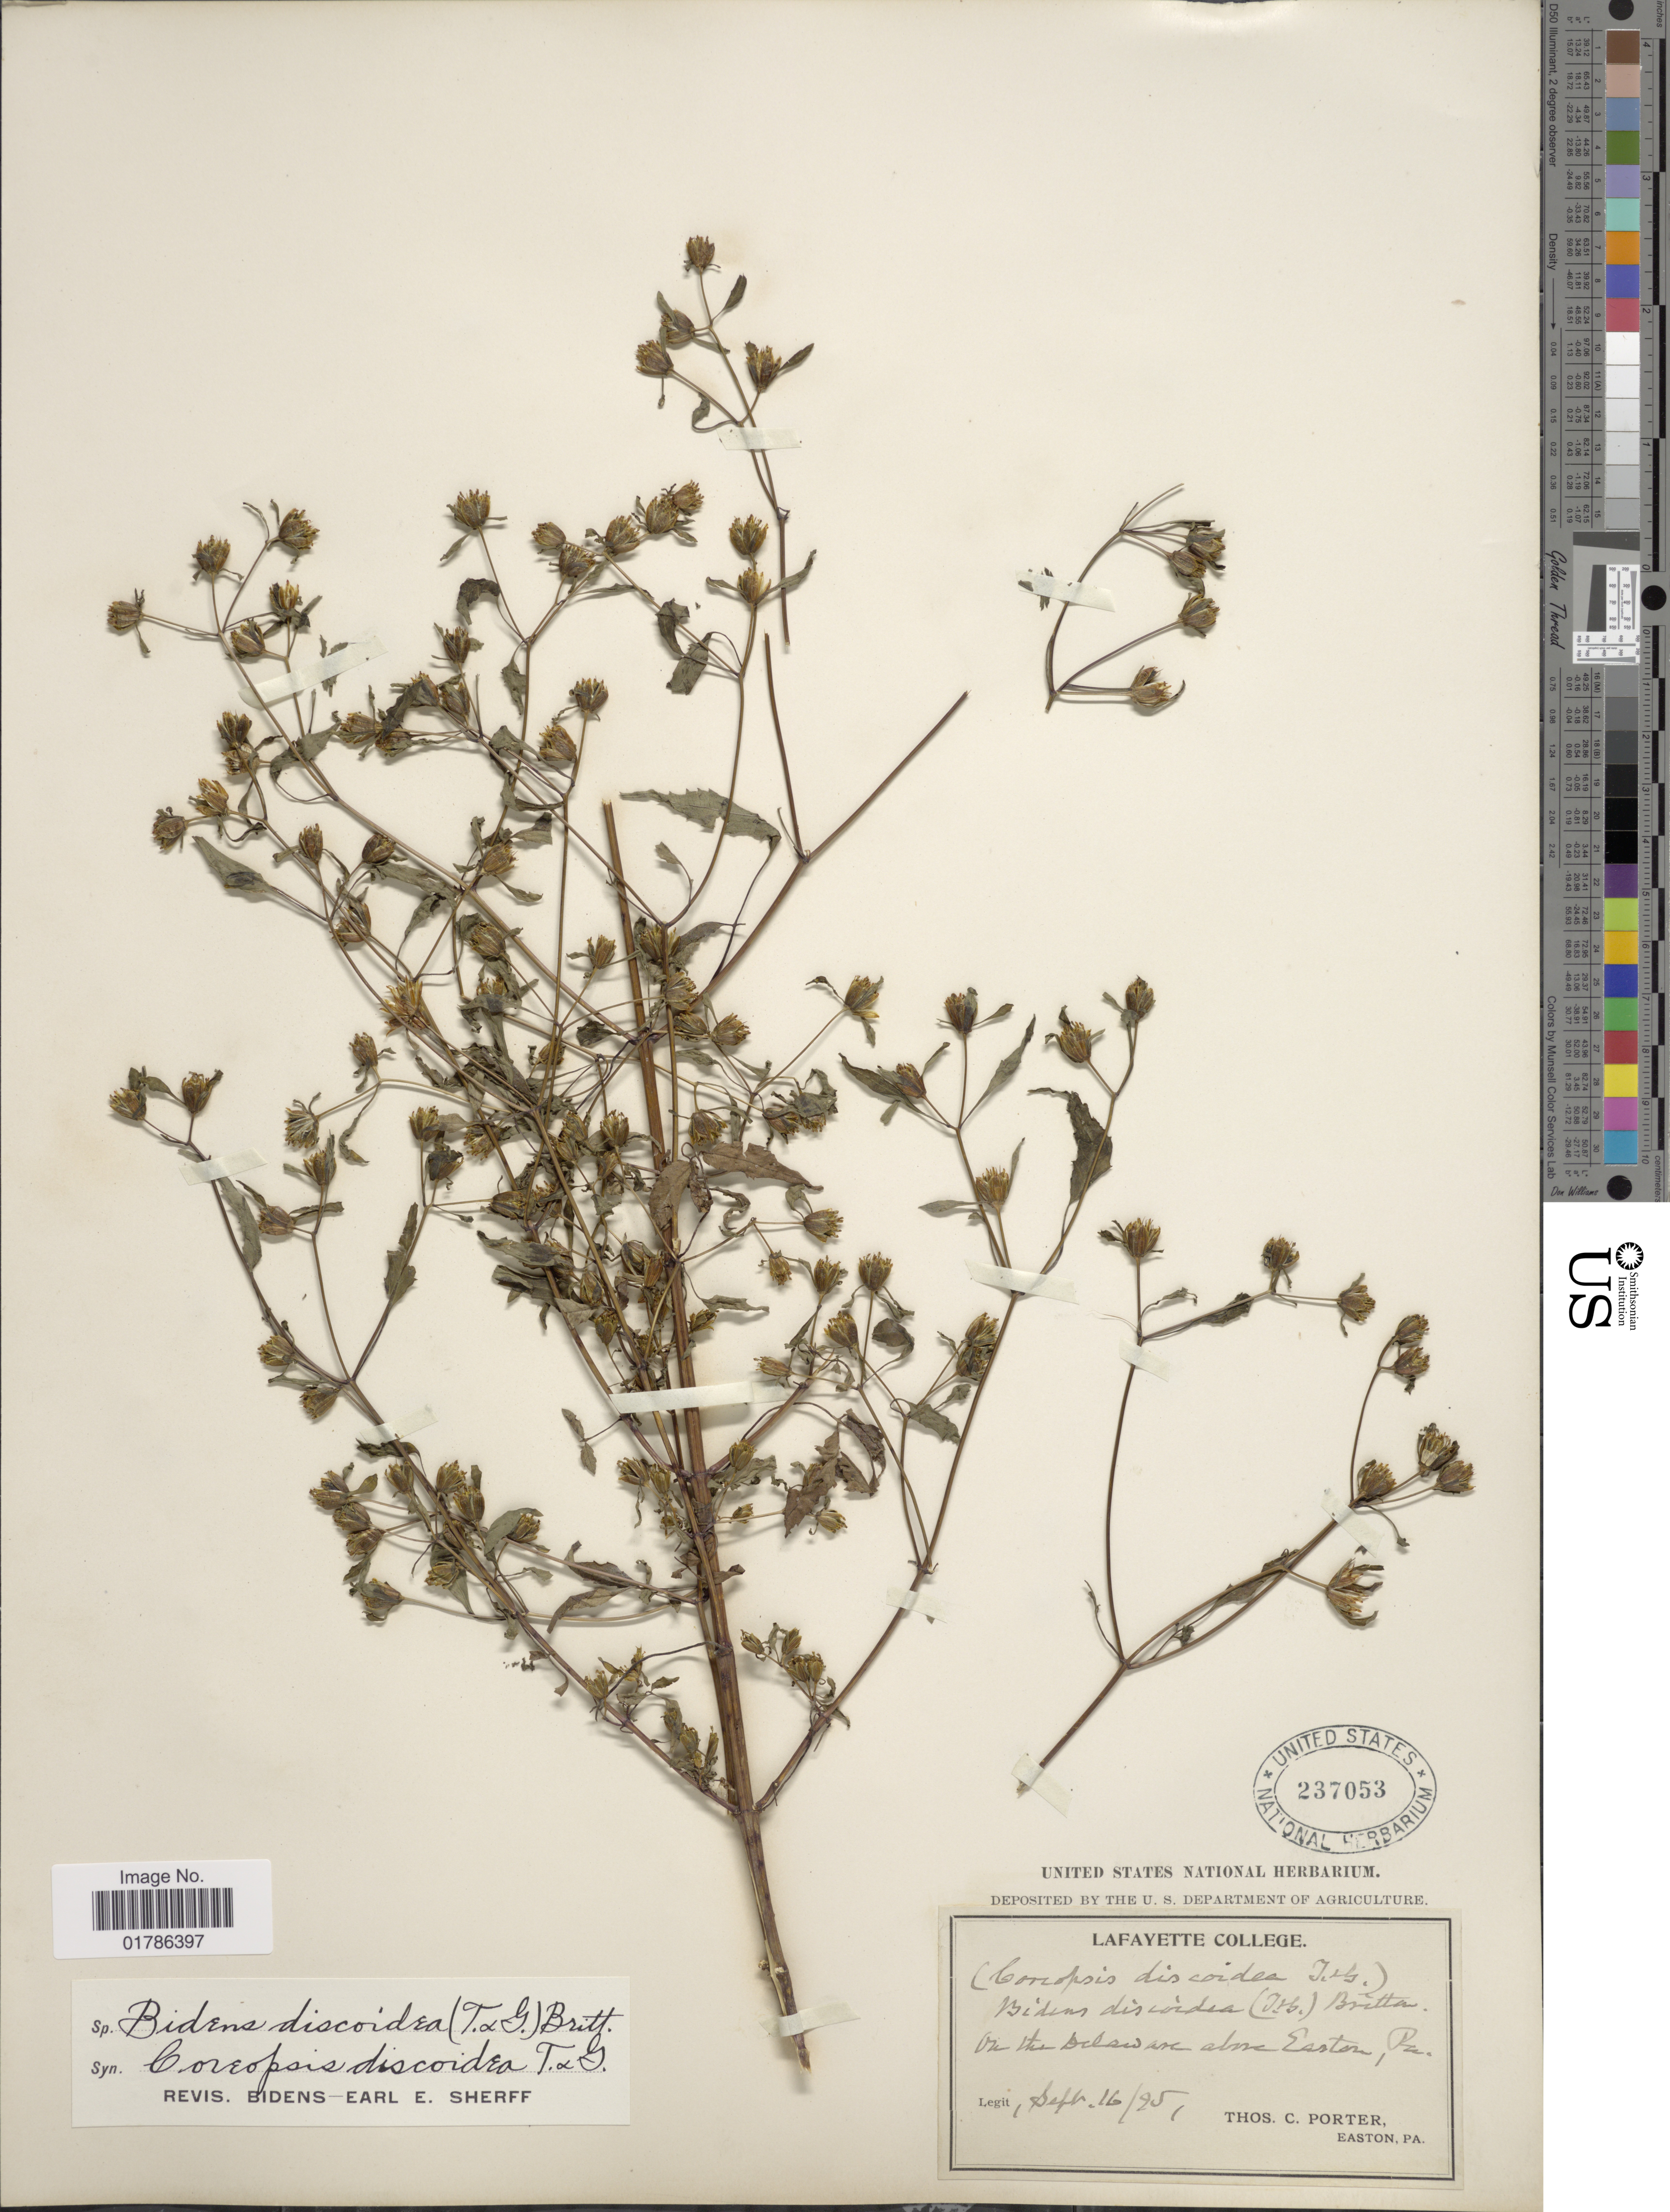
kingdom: Plantae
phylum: Tracheophyta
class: Magnoliopsida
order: Asterales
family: Asteraceae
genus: Bidens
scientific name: Bidens discoidea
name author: (Torr. & A. Gray) Britton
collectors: T. C. Porter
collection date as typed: Transcribed d/m/y: 16/9/95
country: United States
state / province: Pennsylvania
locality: On the Delaware above Easton, Pa.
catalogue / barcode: US 237053